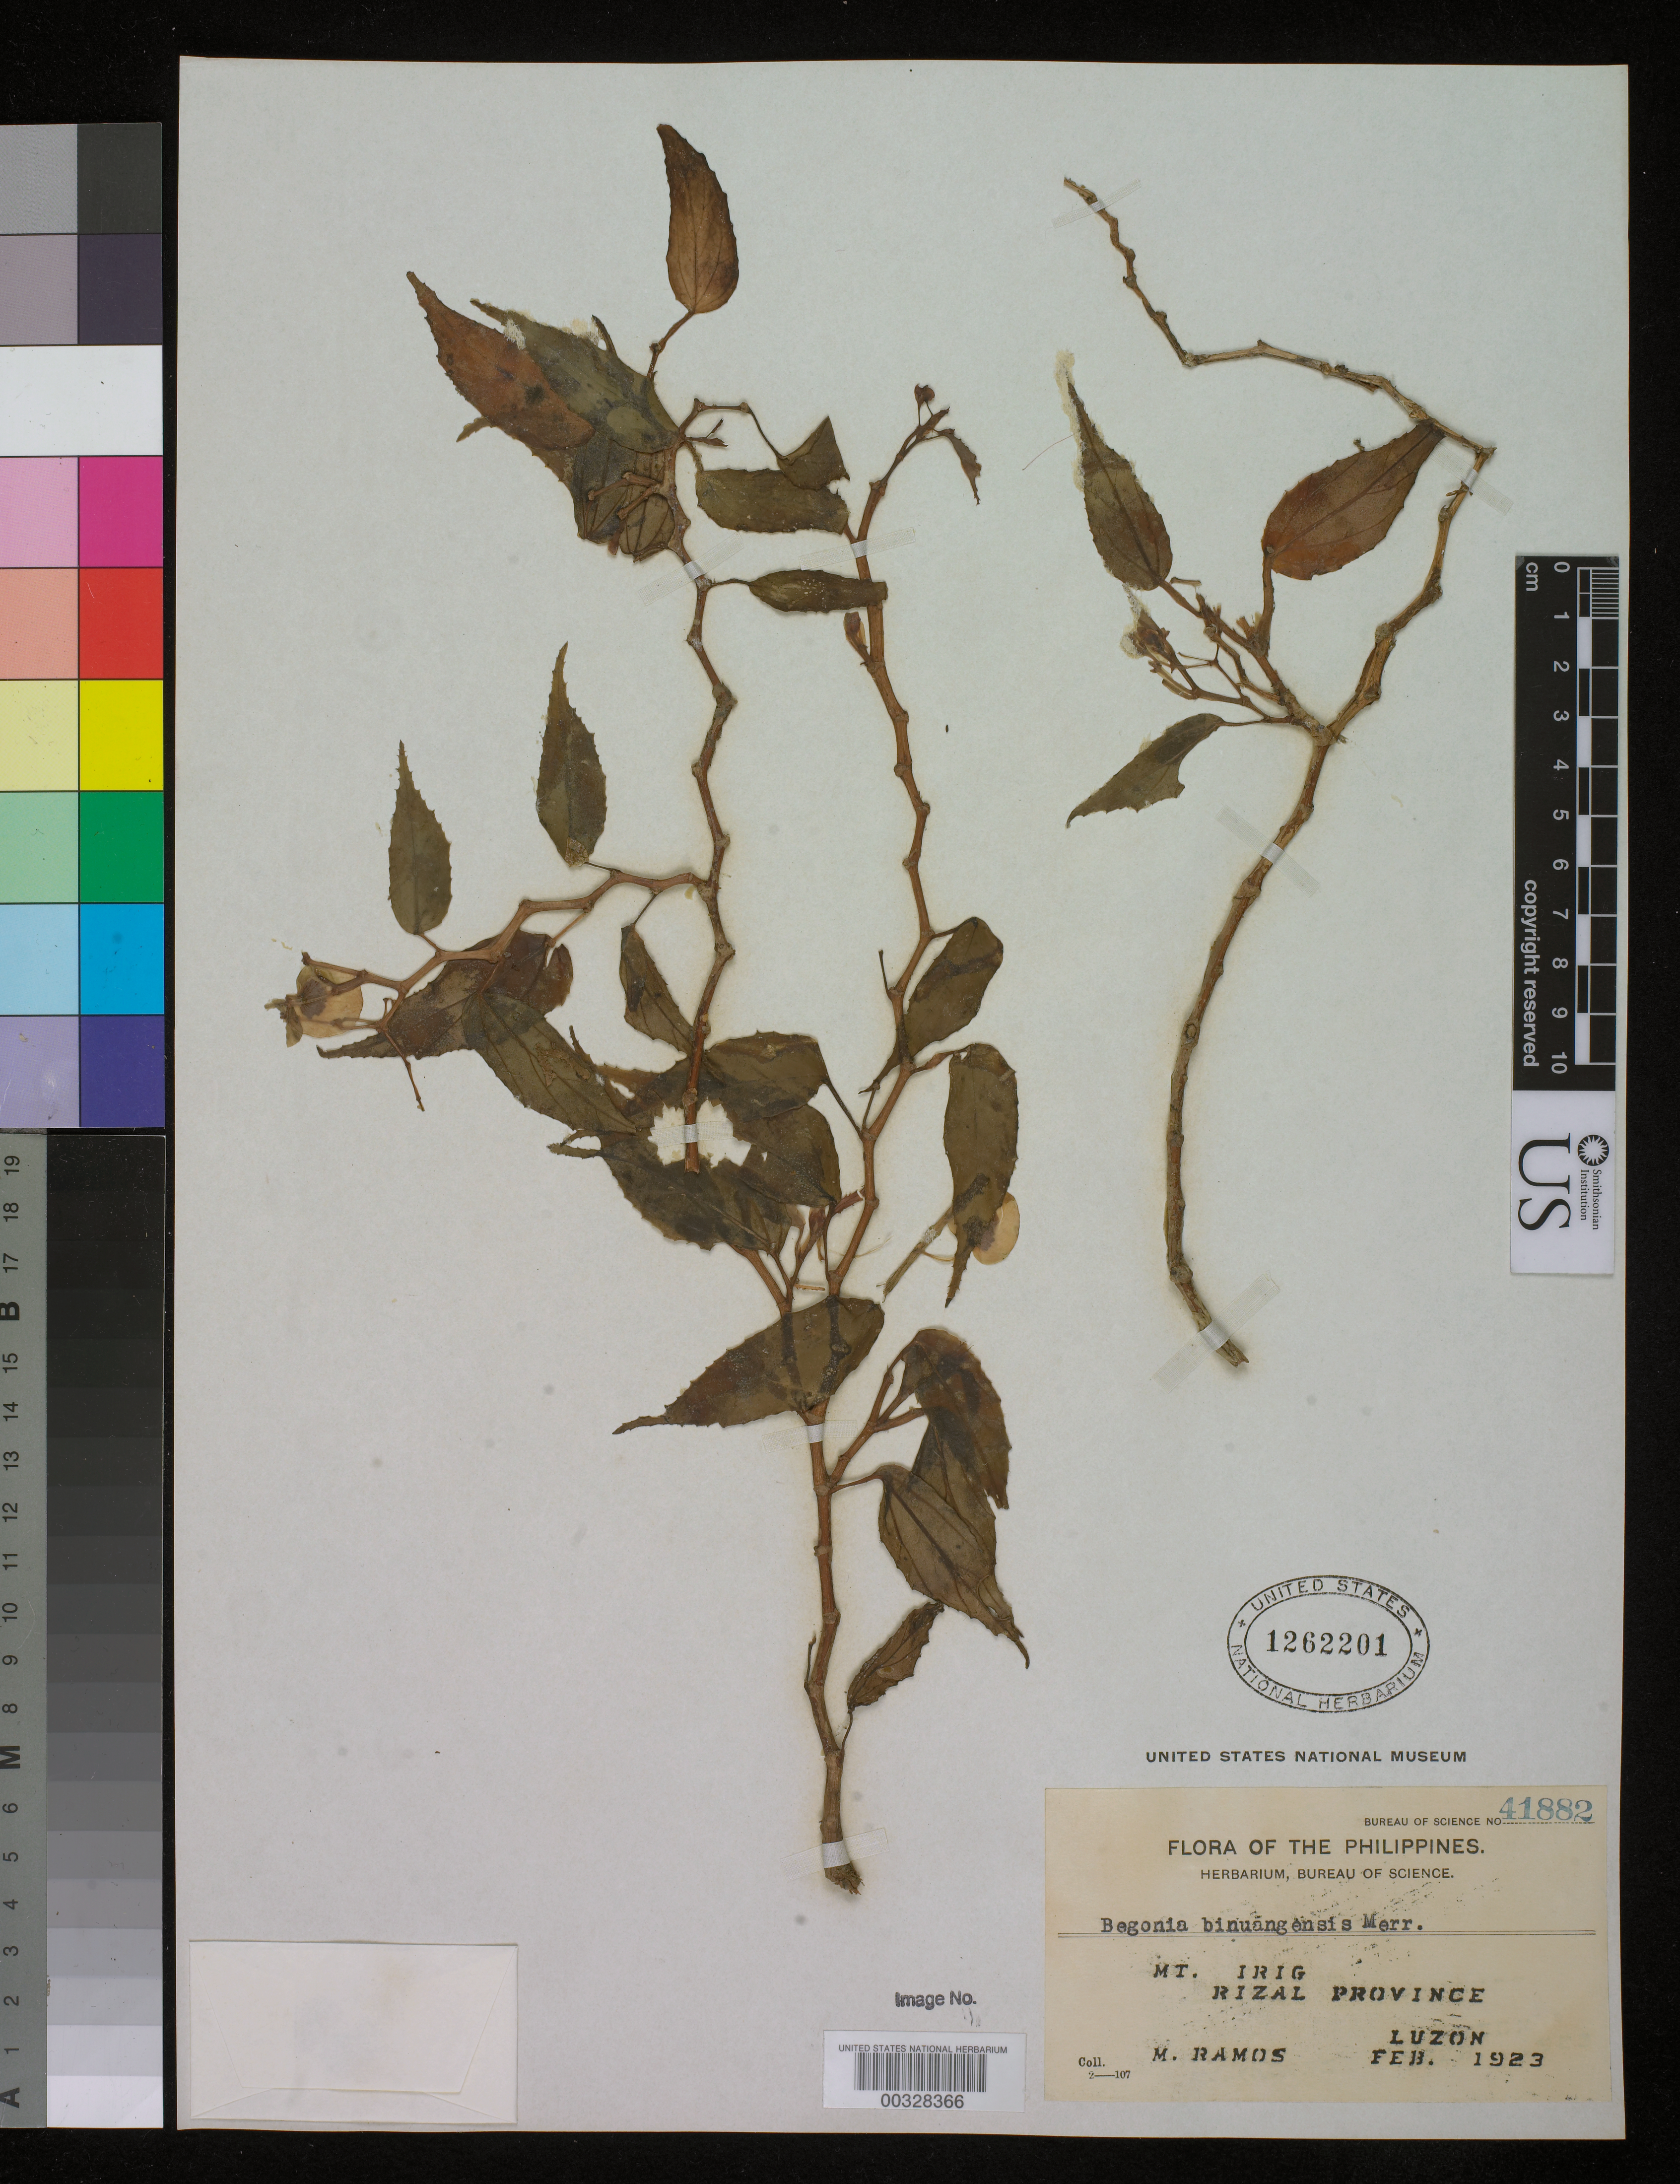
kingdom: Plantae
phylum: Tracheophyta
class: Magnoliopsida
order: Cucurbitales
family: Begoniaceae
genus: Begonia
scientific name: Begonia binuangensis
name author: Merr.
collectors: M. Ramos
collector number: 41882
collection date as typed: Feb 1923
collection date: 1923-02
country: Philippines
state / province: Calabarzon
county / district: Rizal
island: Luzon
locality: Mt. irig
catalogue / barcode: US 1262201